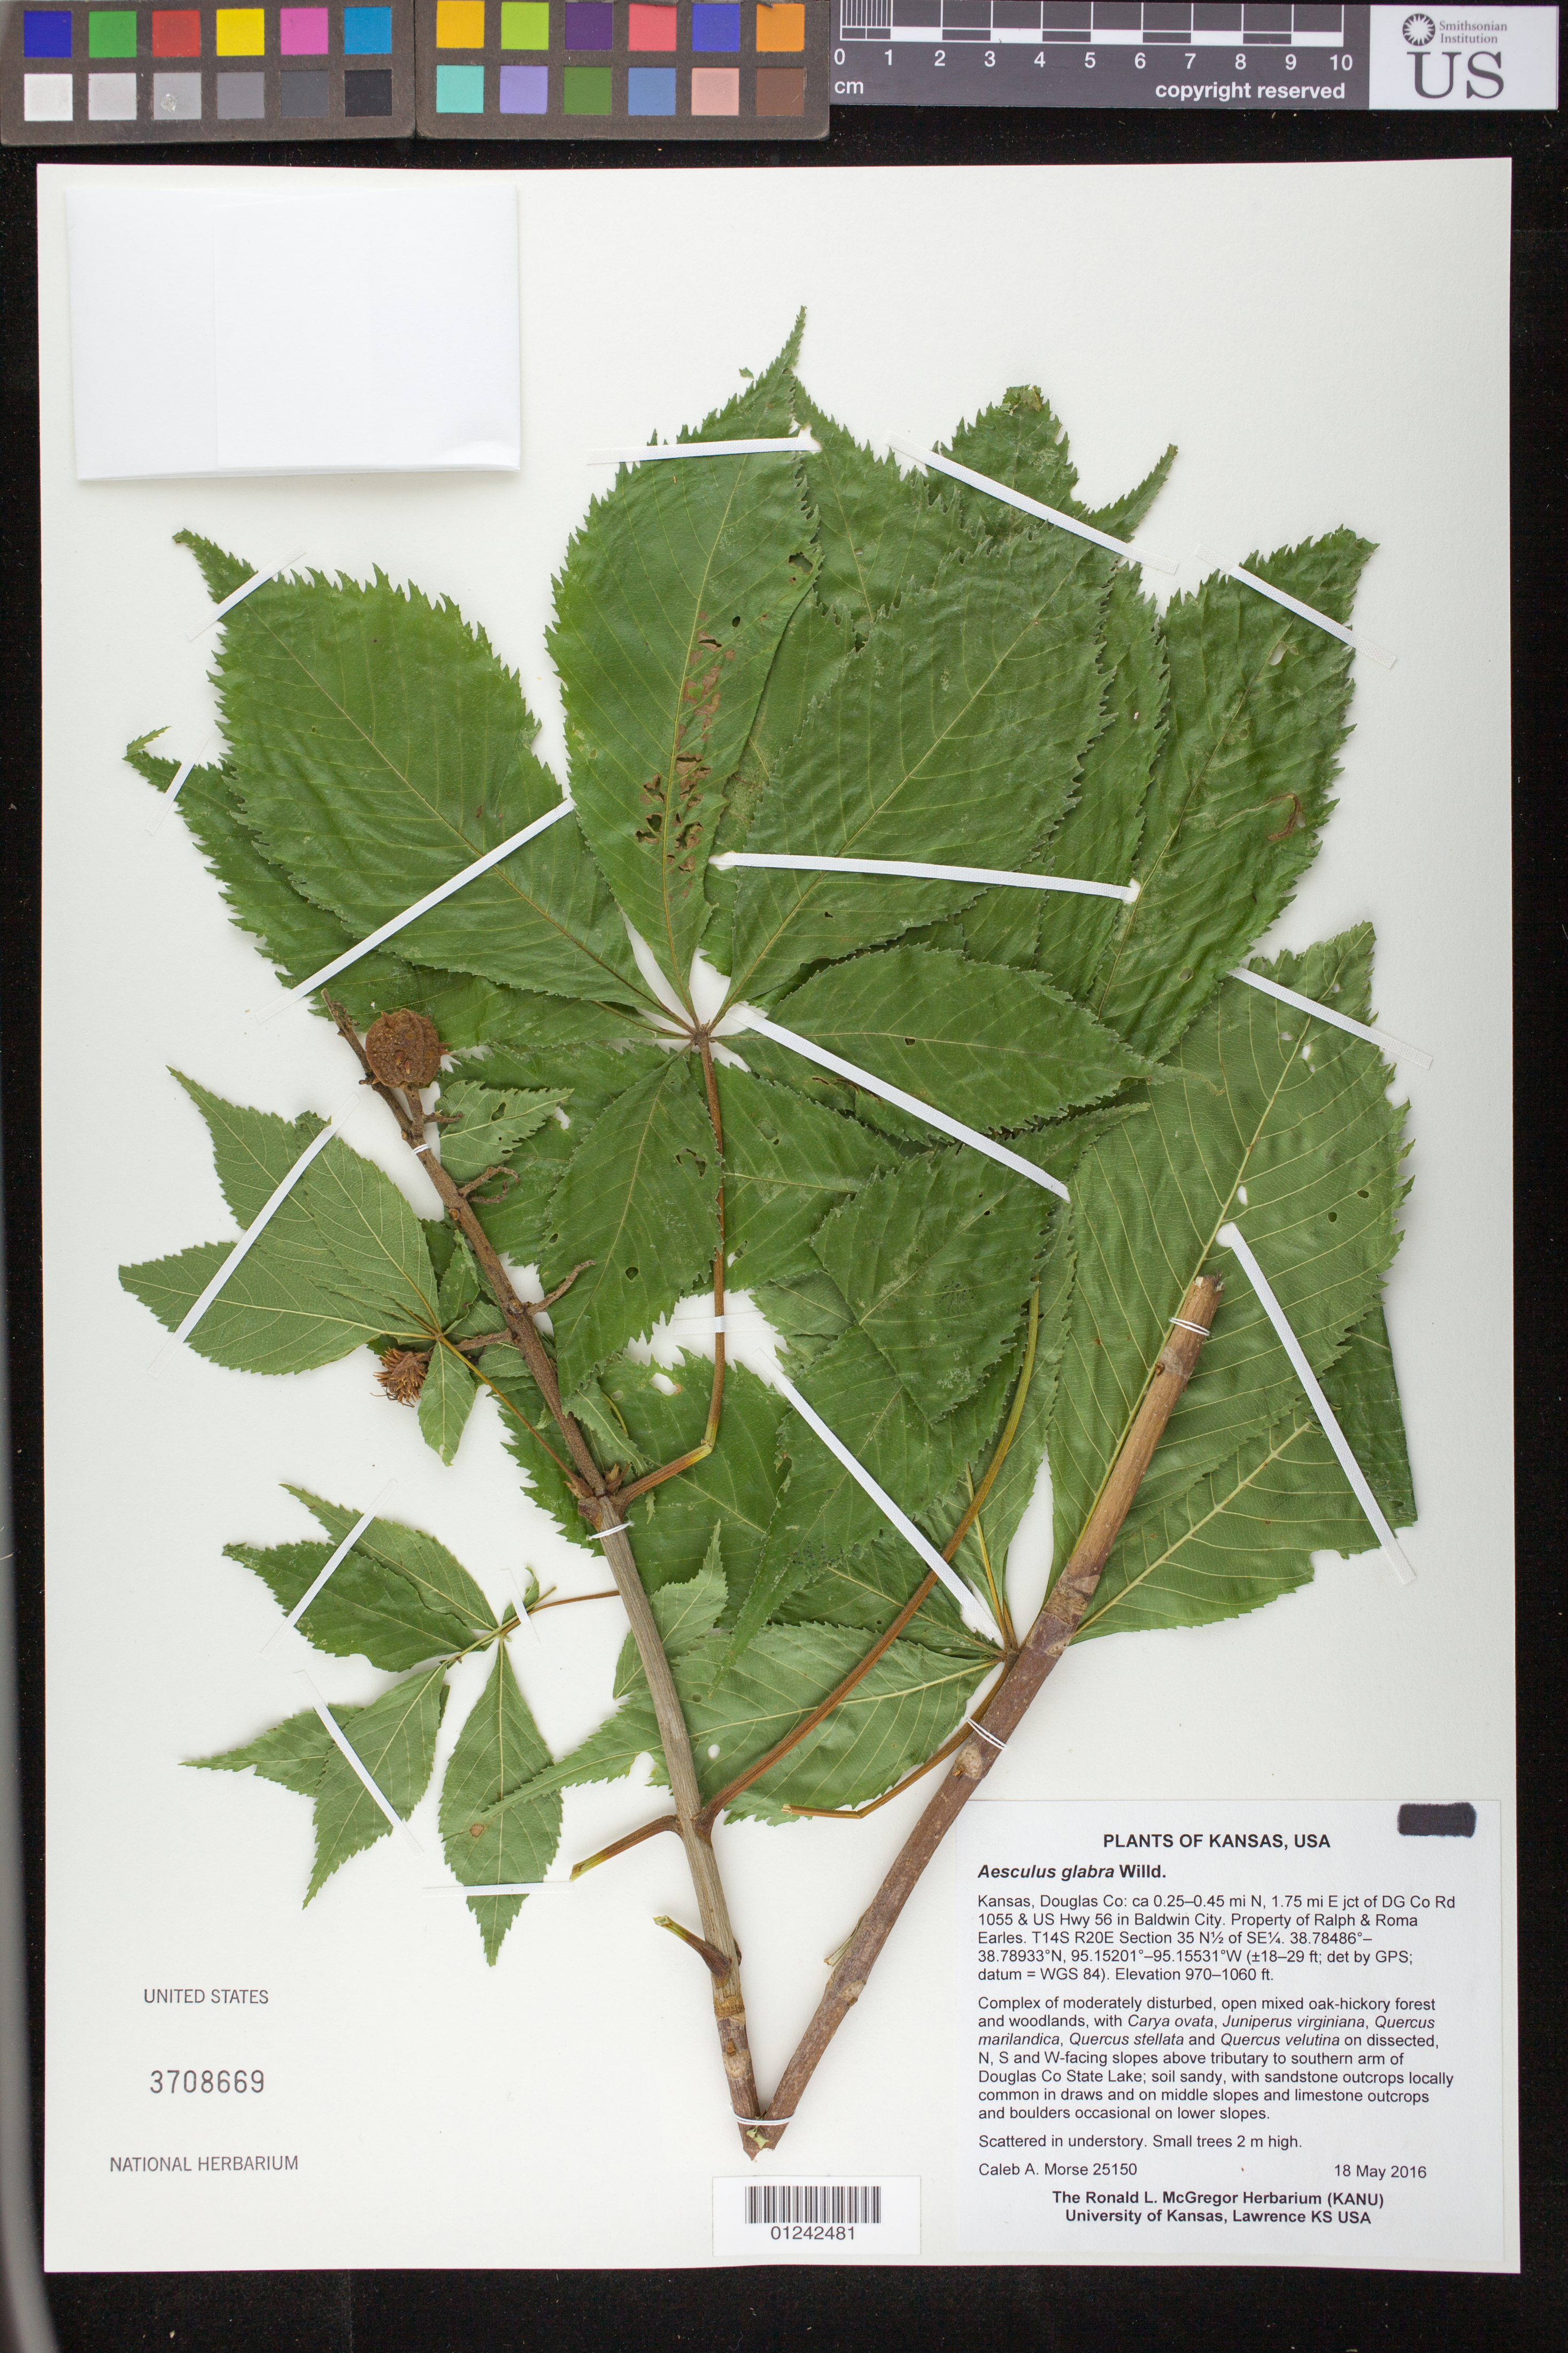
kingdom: Plantae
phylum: Tracheophyta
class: Magnoliopsida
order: Sapindales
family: Sapindaceae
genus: Aesculus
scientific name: Aesculus glabra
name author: Willd.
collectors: C. Morse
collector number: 25150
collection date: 2016-05-18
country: United States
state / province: Kansas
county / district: Douglas Co.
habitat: Complex of moderately distrubed, open mixed oak-hickory forest and woodlands. Scattered in understory.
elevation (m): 296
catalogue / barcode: US 3708669